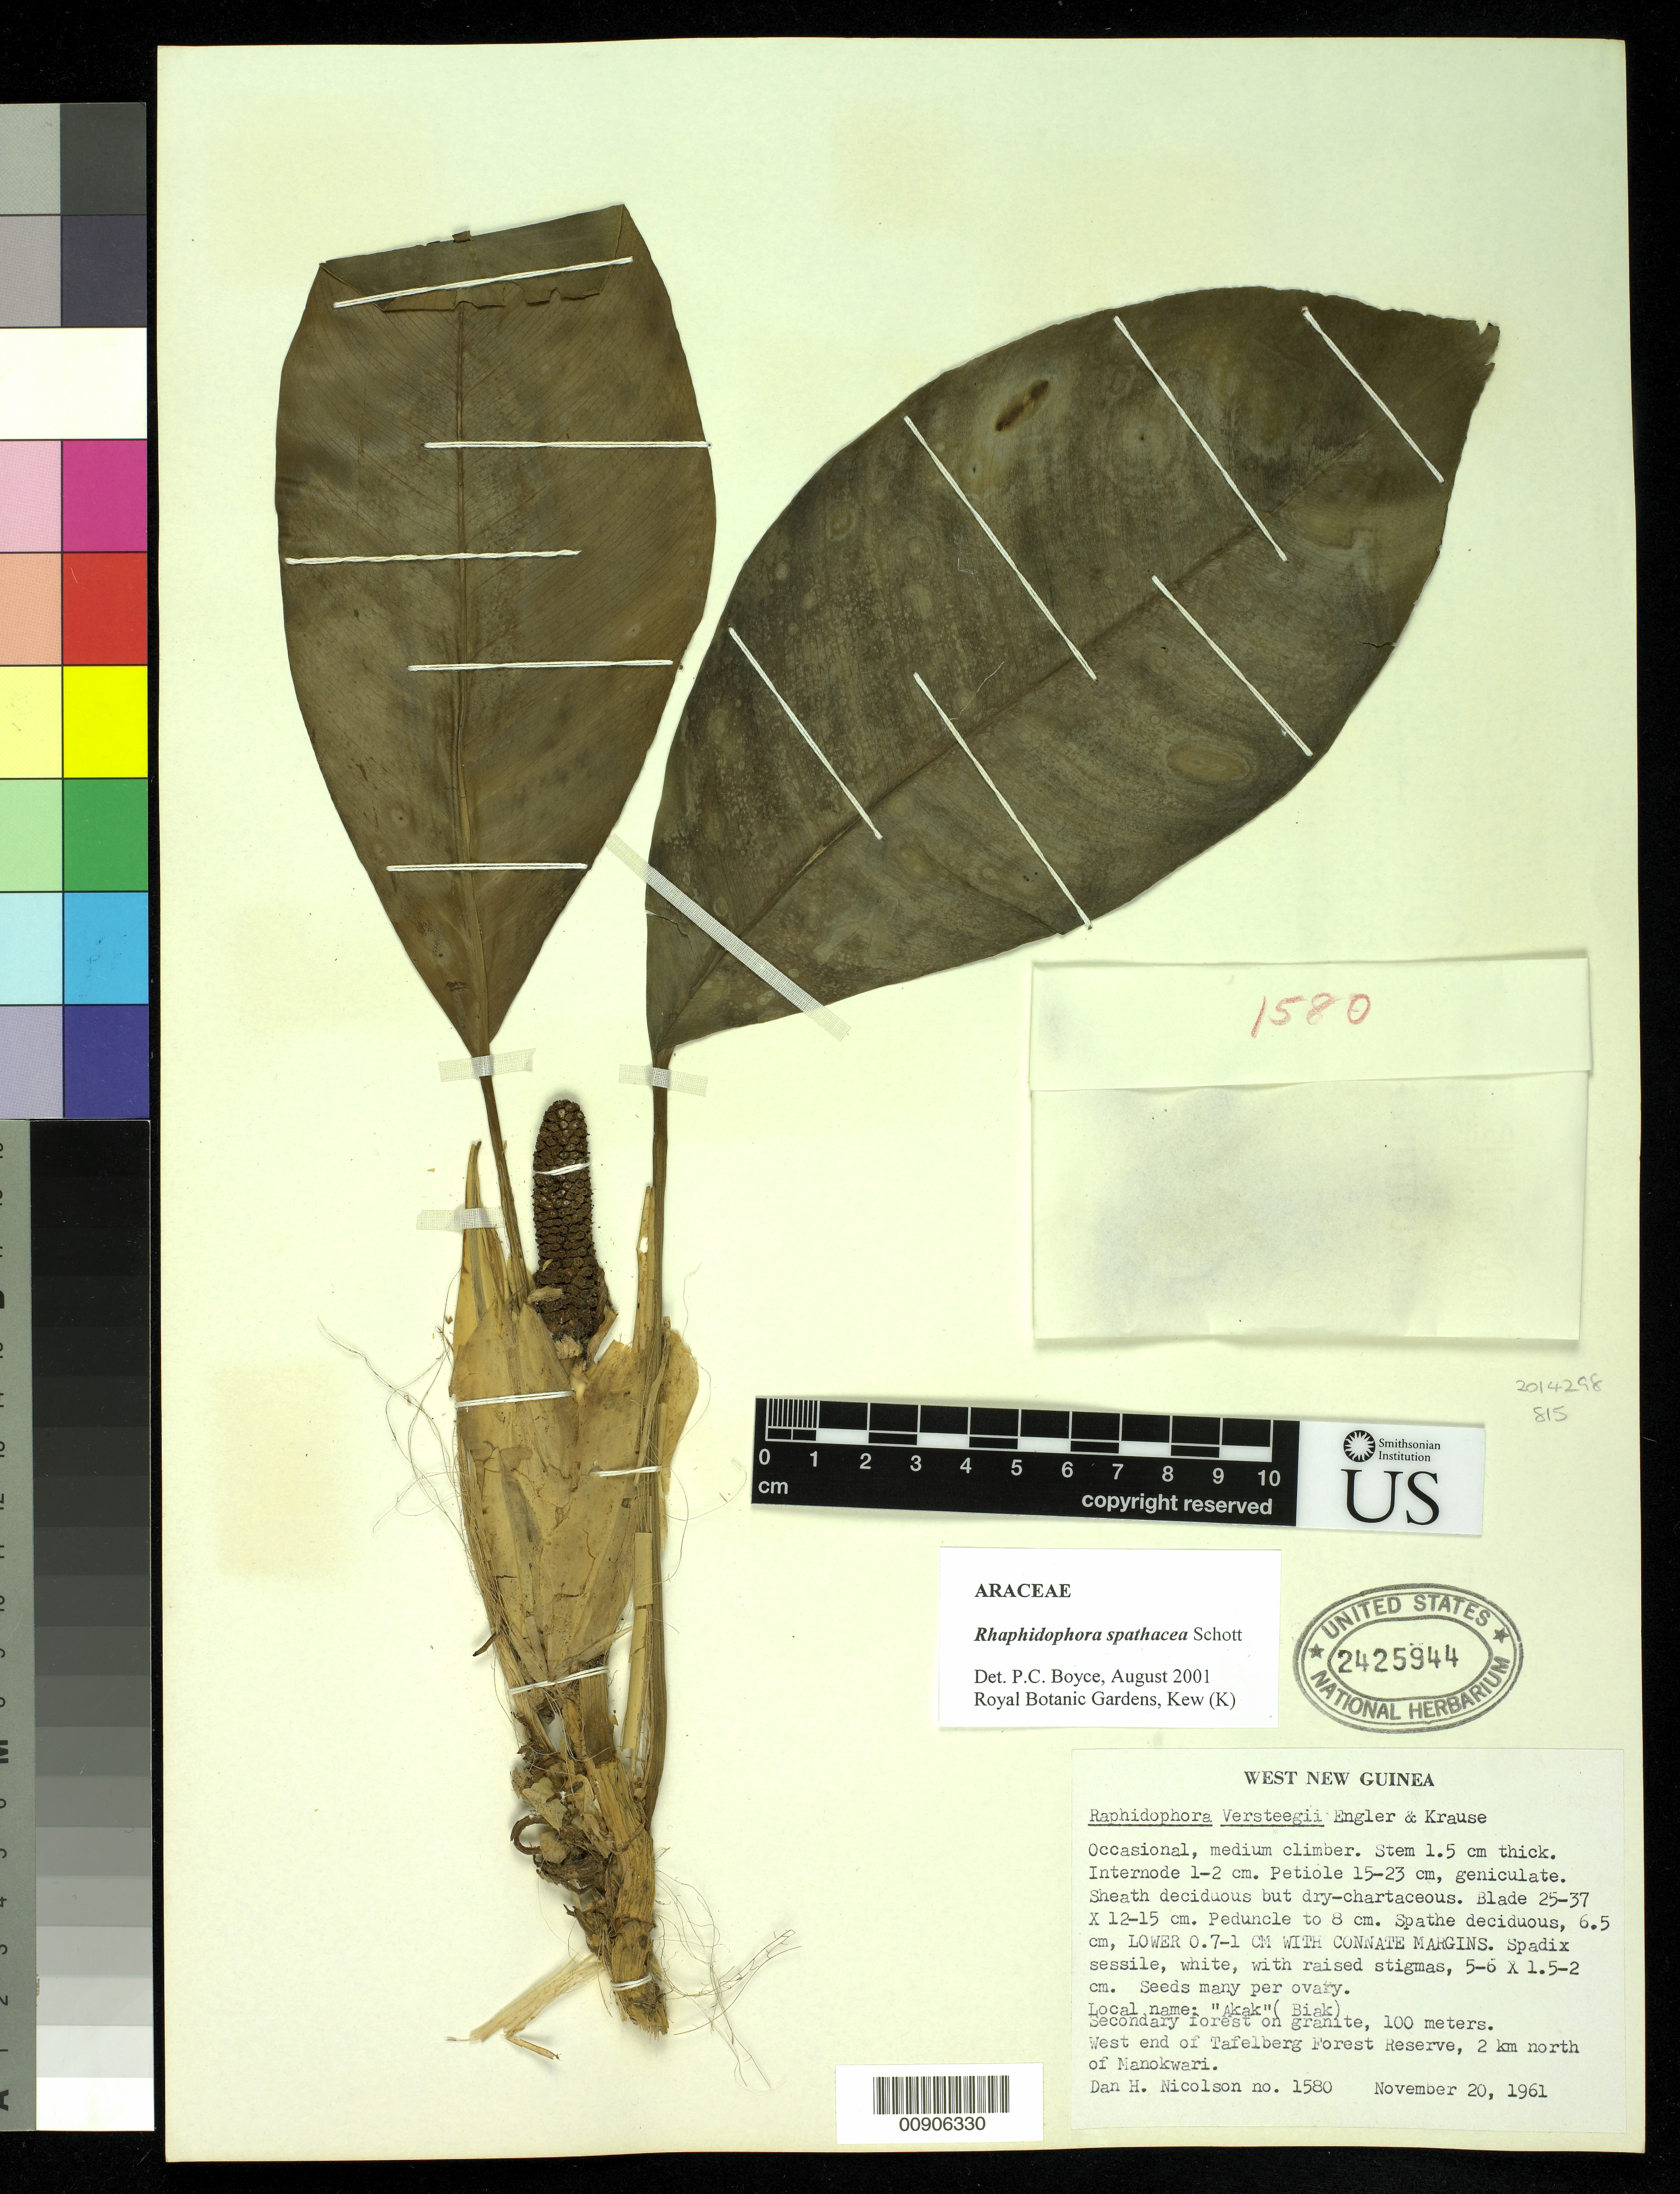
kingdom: Plantae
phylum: Tracheophyta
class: Liliopsida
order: Alismatales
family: Araceae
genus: Rhaphidophora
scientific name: Rhaphidophora spathacea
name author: Schott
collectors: D. H. Nicolson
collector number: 1580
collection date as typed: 20 Nov 1961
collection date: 1961-11-20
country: Indonesia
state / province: Papua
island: New Guinea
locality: West end of Tafelberg Forest Reserve, 2km N of Manokwari. Irian Jaya.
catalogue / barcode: US 2425944